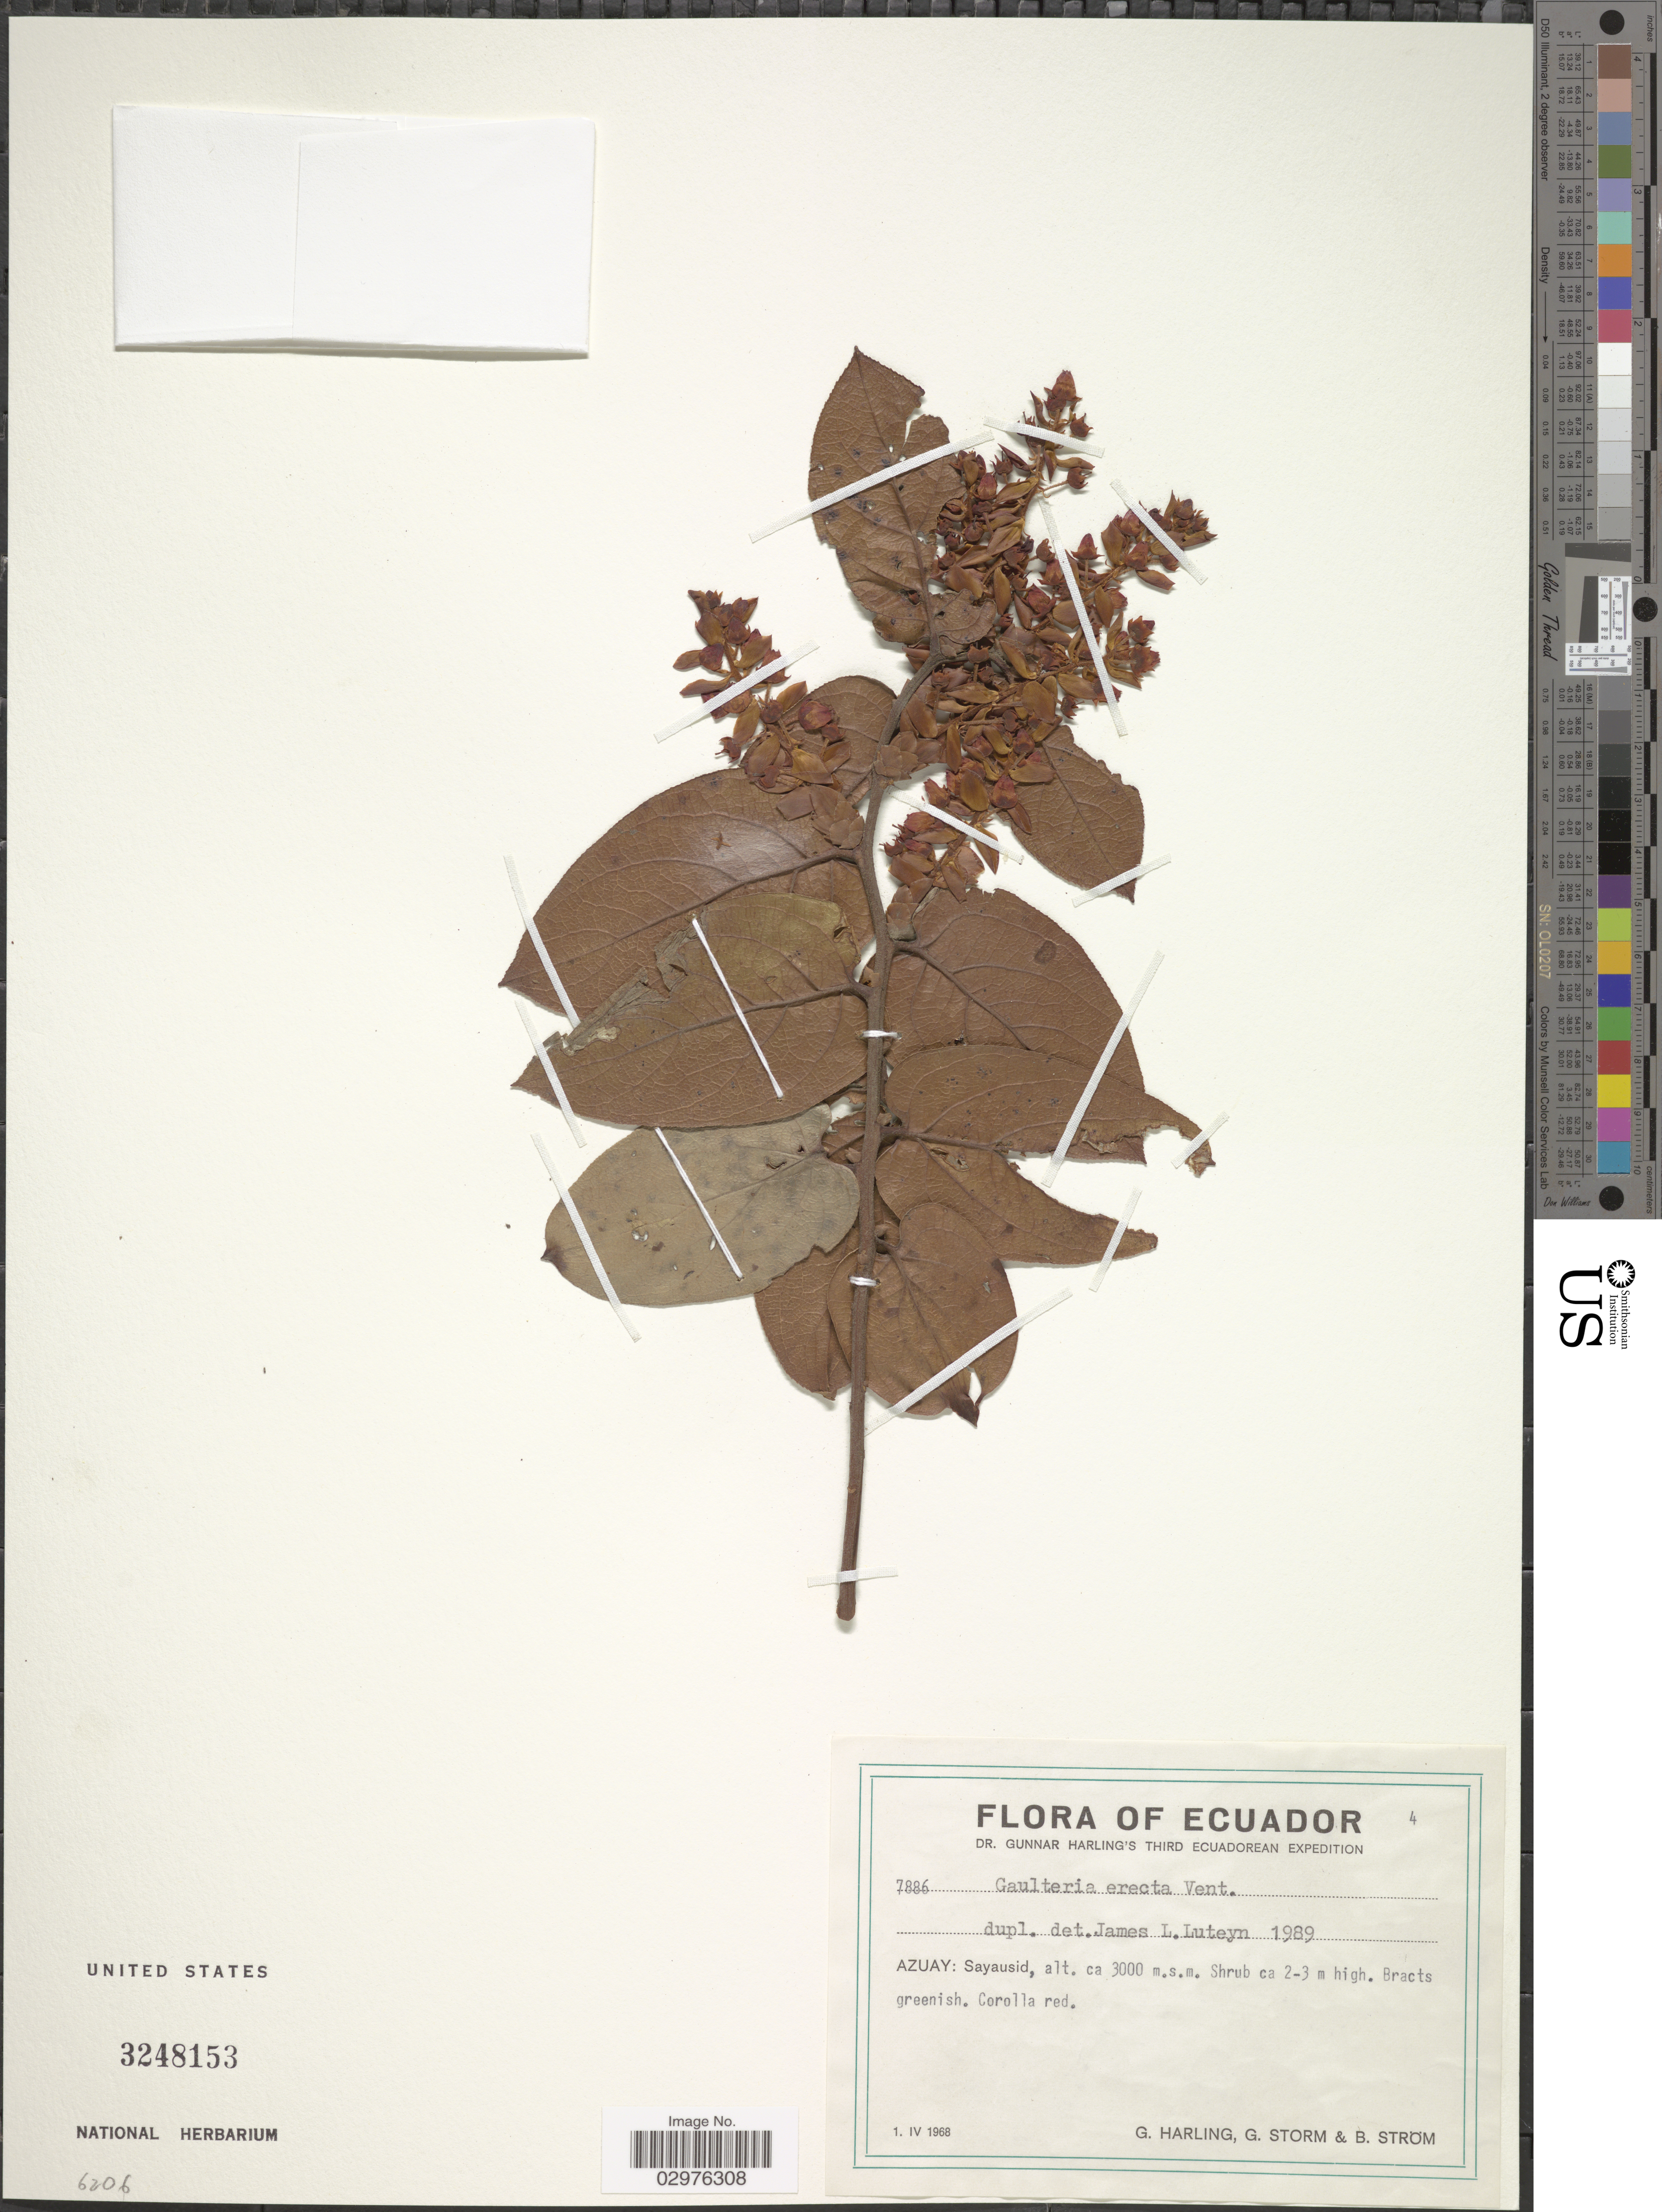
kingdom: Plantae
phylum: Tracheophyta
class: Magnoliopsida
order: Ericales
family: Ericaceae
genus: Gaultheria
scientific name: Gaultheria erecta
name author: Vent.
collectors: G. Harling, G. Storm & B. Ström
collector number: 7886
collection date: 1968-04-01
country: Ecuador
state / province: Azuay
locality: Sayausid.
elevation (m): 3000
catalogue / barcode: US 3248153